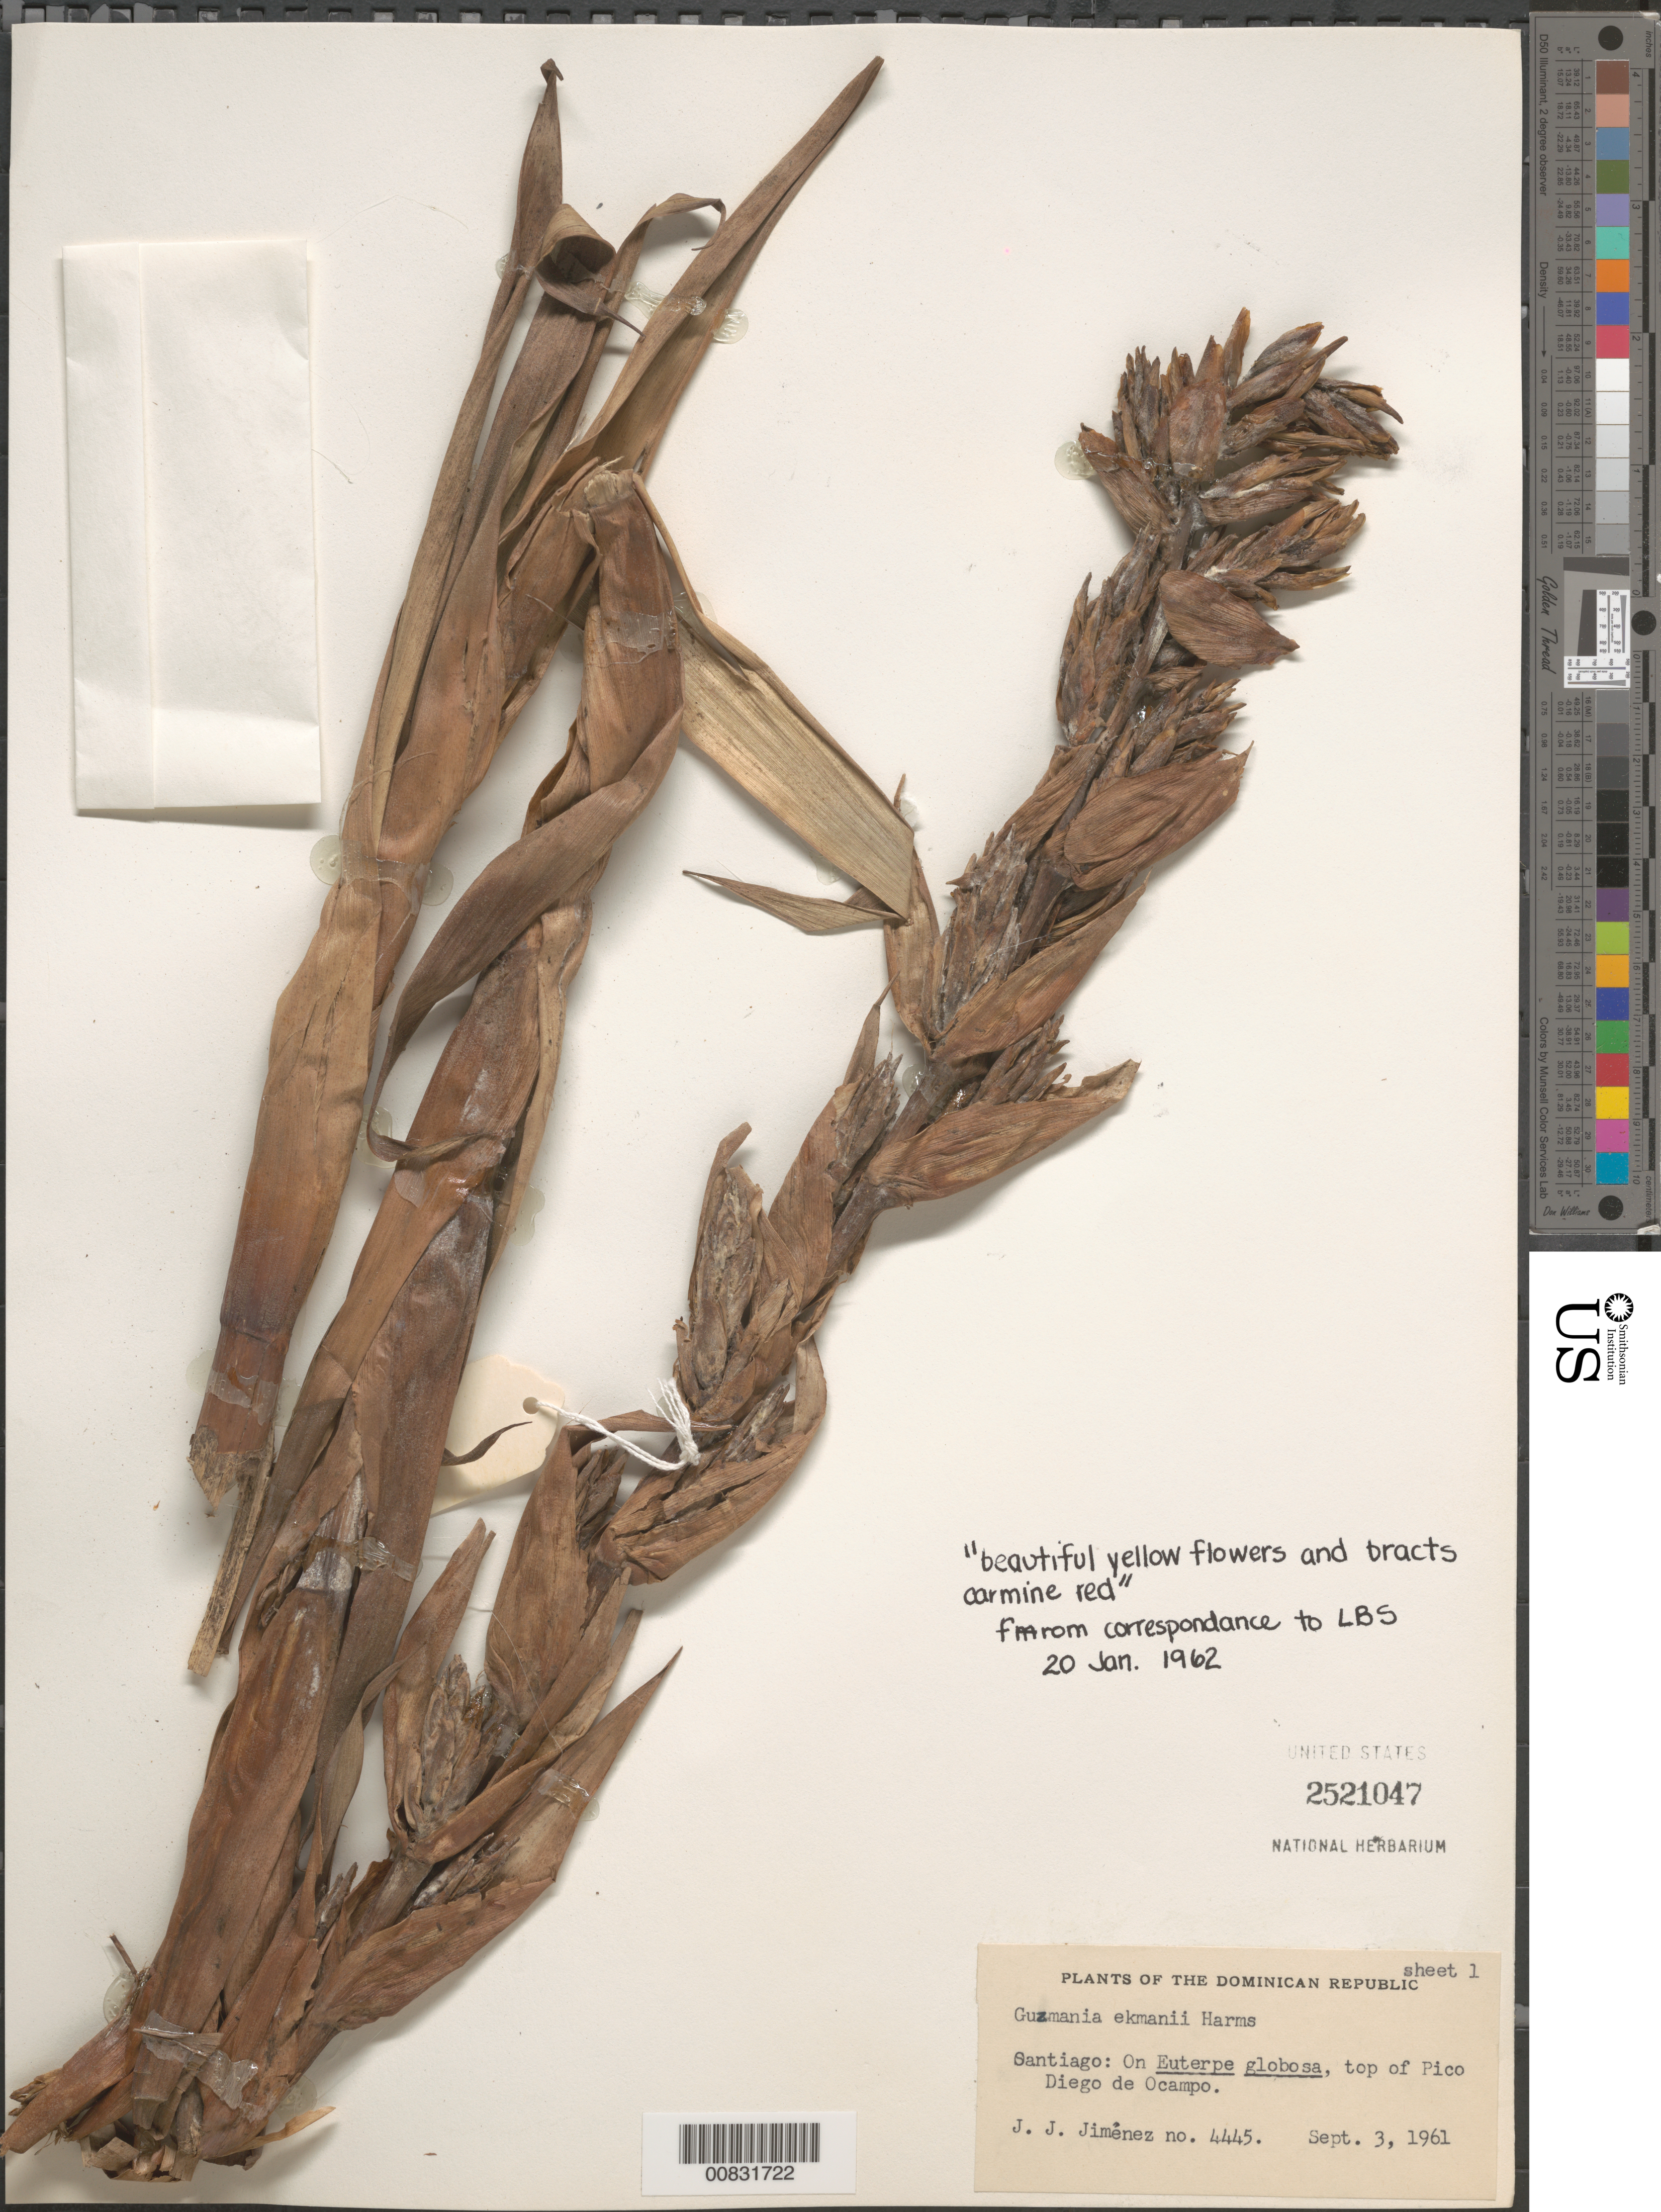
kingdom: Plantae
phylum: Tracheophyta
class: Liliopsida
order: Poales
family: Bromeliaceae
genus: Guzmania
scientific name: Guzmania ekmanii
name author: (Harms) Harms ex Mez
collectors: J. J. Jiménez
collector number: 4445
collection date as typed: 03 Sep 1961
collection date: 1961-09-03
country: Dominican Republic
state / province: Santiago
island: Hispaniola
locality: Top of Pico Diego de Ocampo.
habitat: On Euterpe globosa.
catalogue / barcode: US 2521047